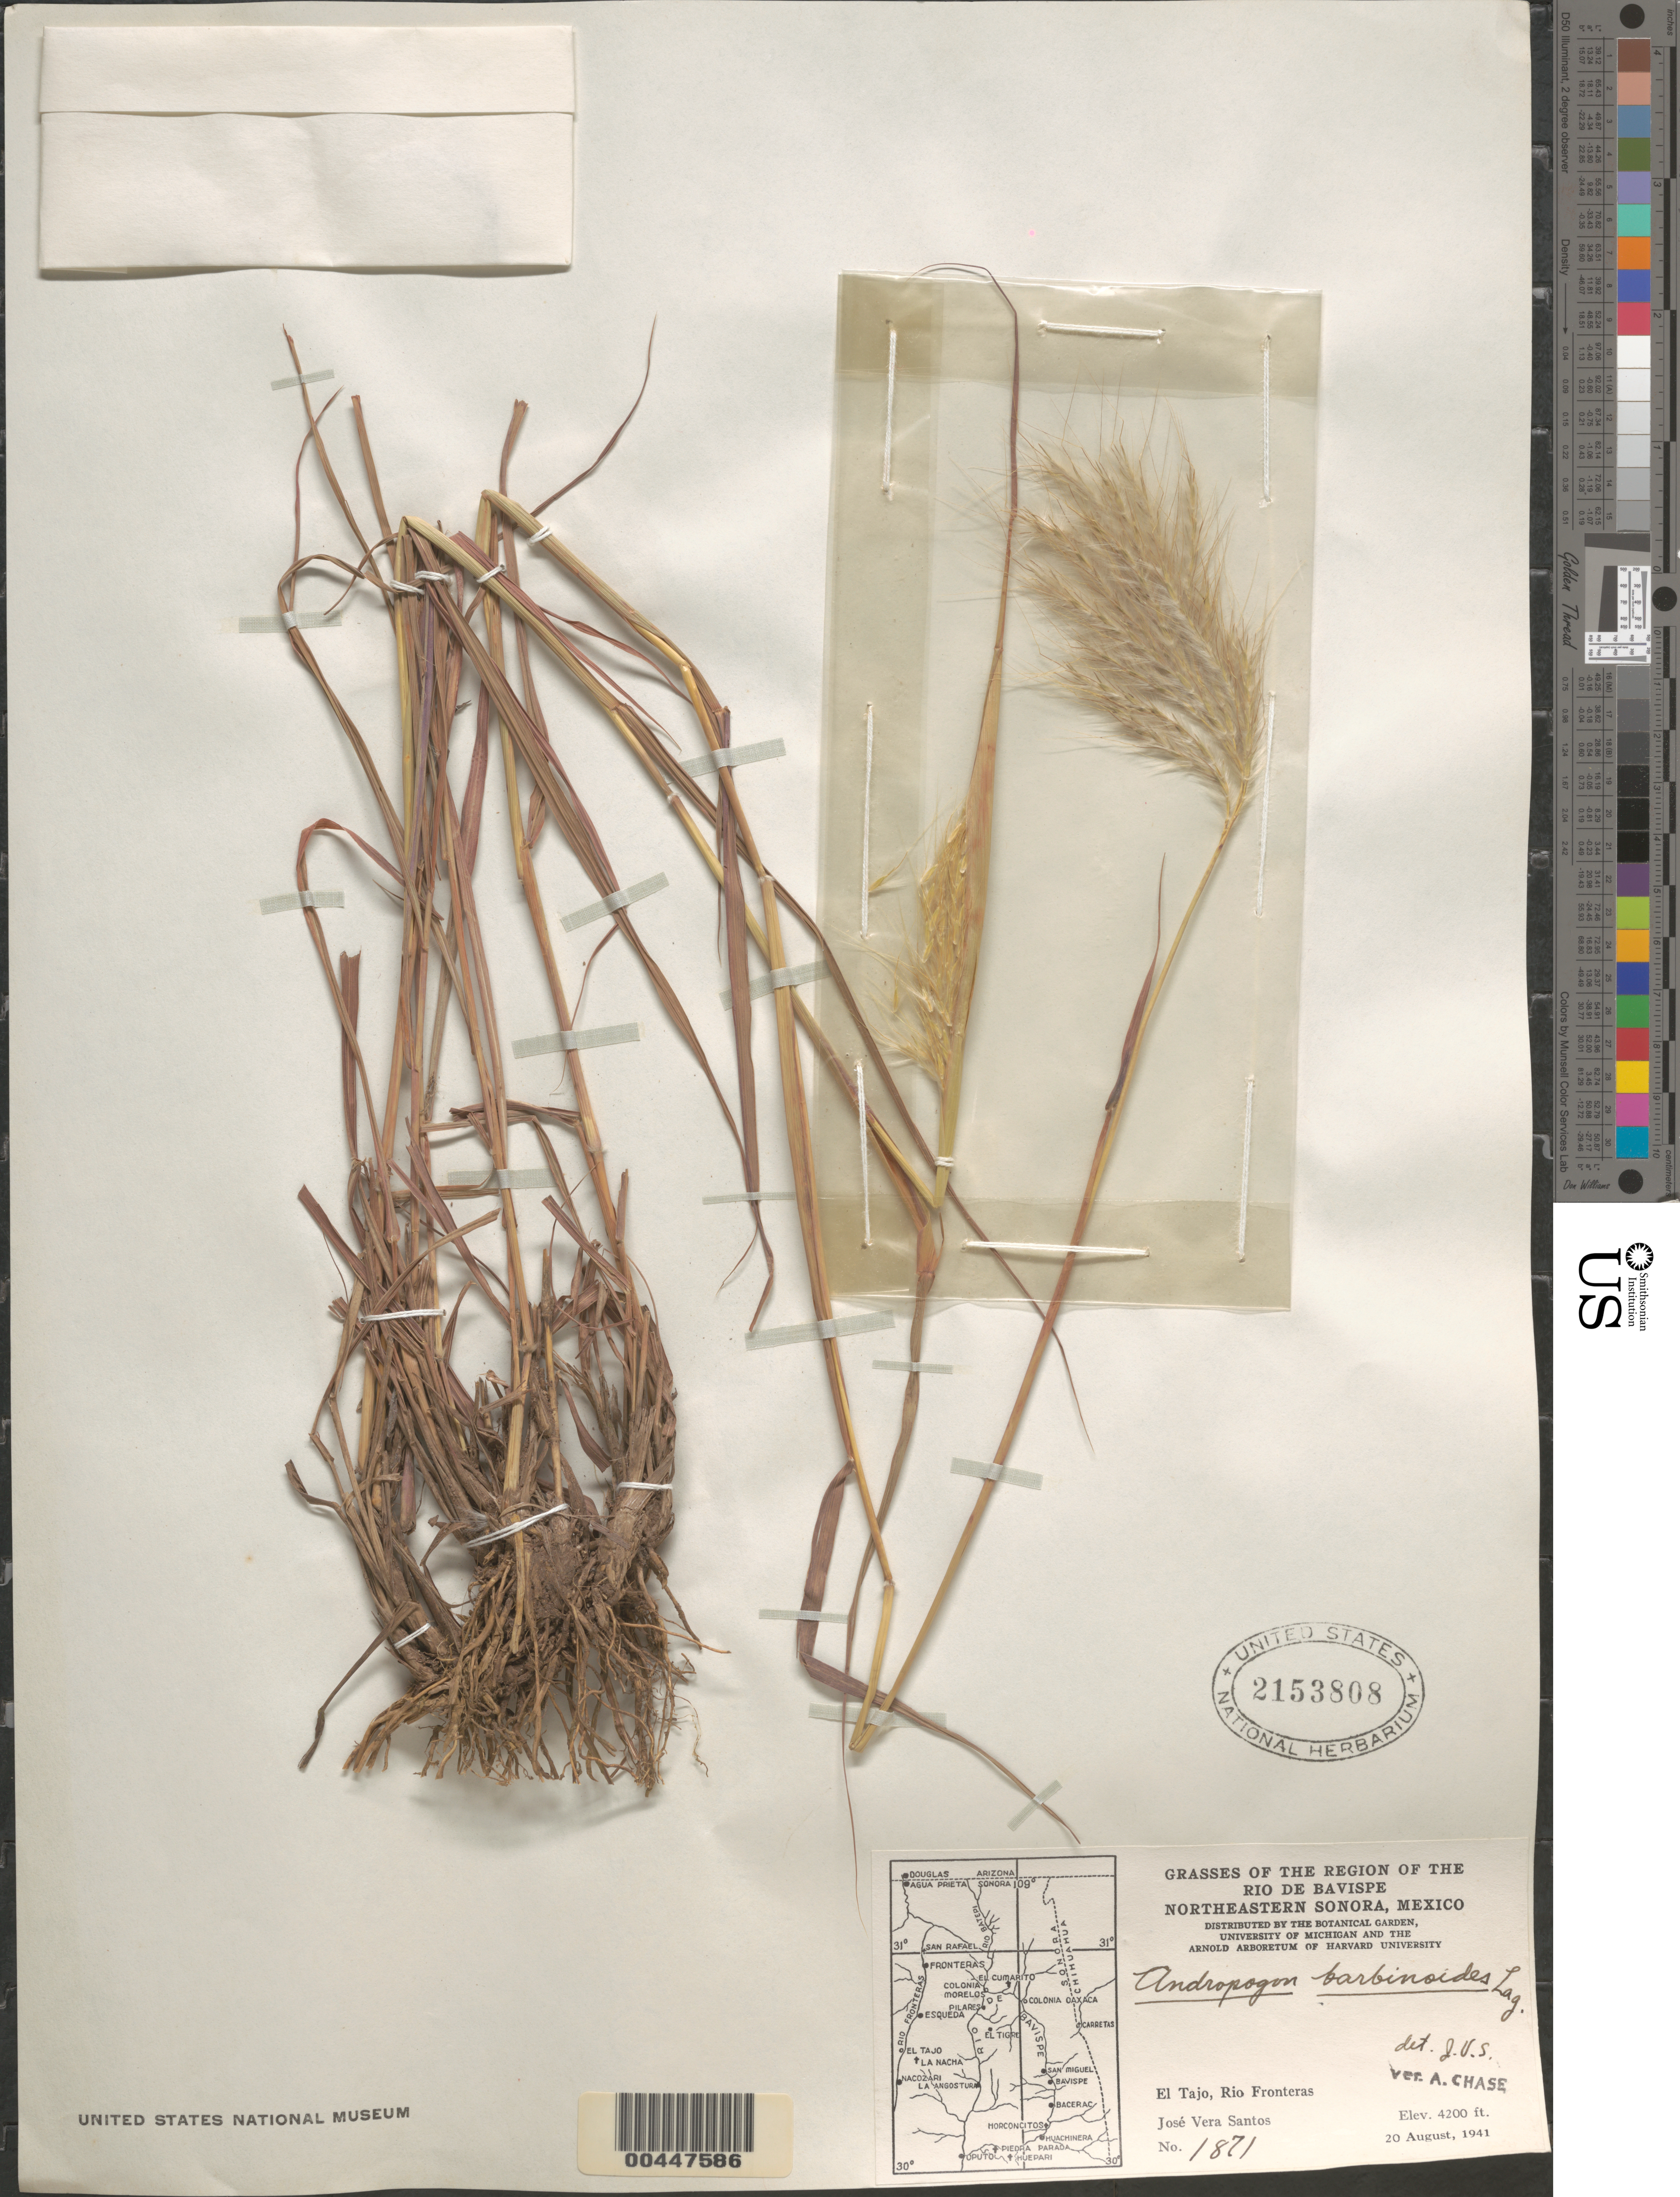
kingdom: Plantae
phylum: Tracheophyta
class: Liliopsida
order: Poales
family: Poaceae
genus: Andropogon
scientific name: Andropogon barbinodis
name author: Lag.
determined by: Santos, J. V.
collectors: J. V. Santos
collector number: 1871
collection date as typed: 20 Aug 1941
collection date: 1941-08-20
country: Mexico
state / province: Sinaloa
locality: NE Sonora, region of the Rio de Bavispe, El Tajo, Rio Fronteras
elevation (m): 1280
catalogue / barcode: US 2153808